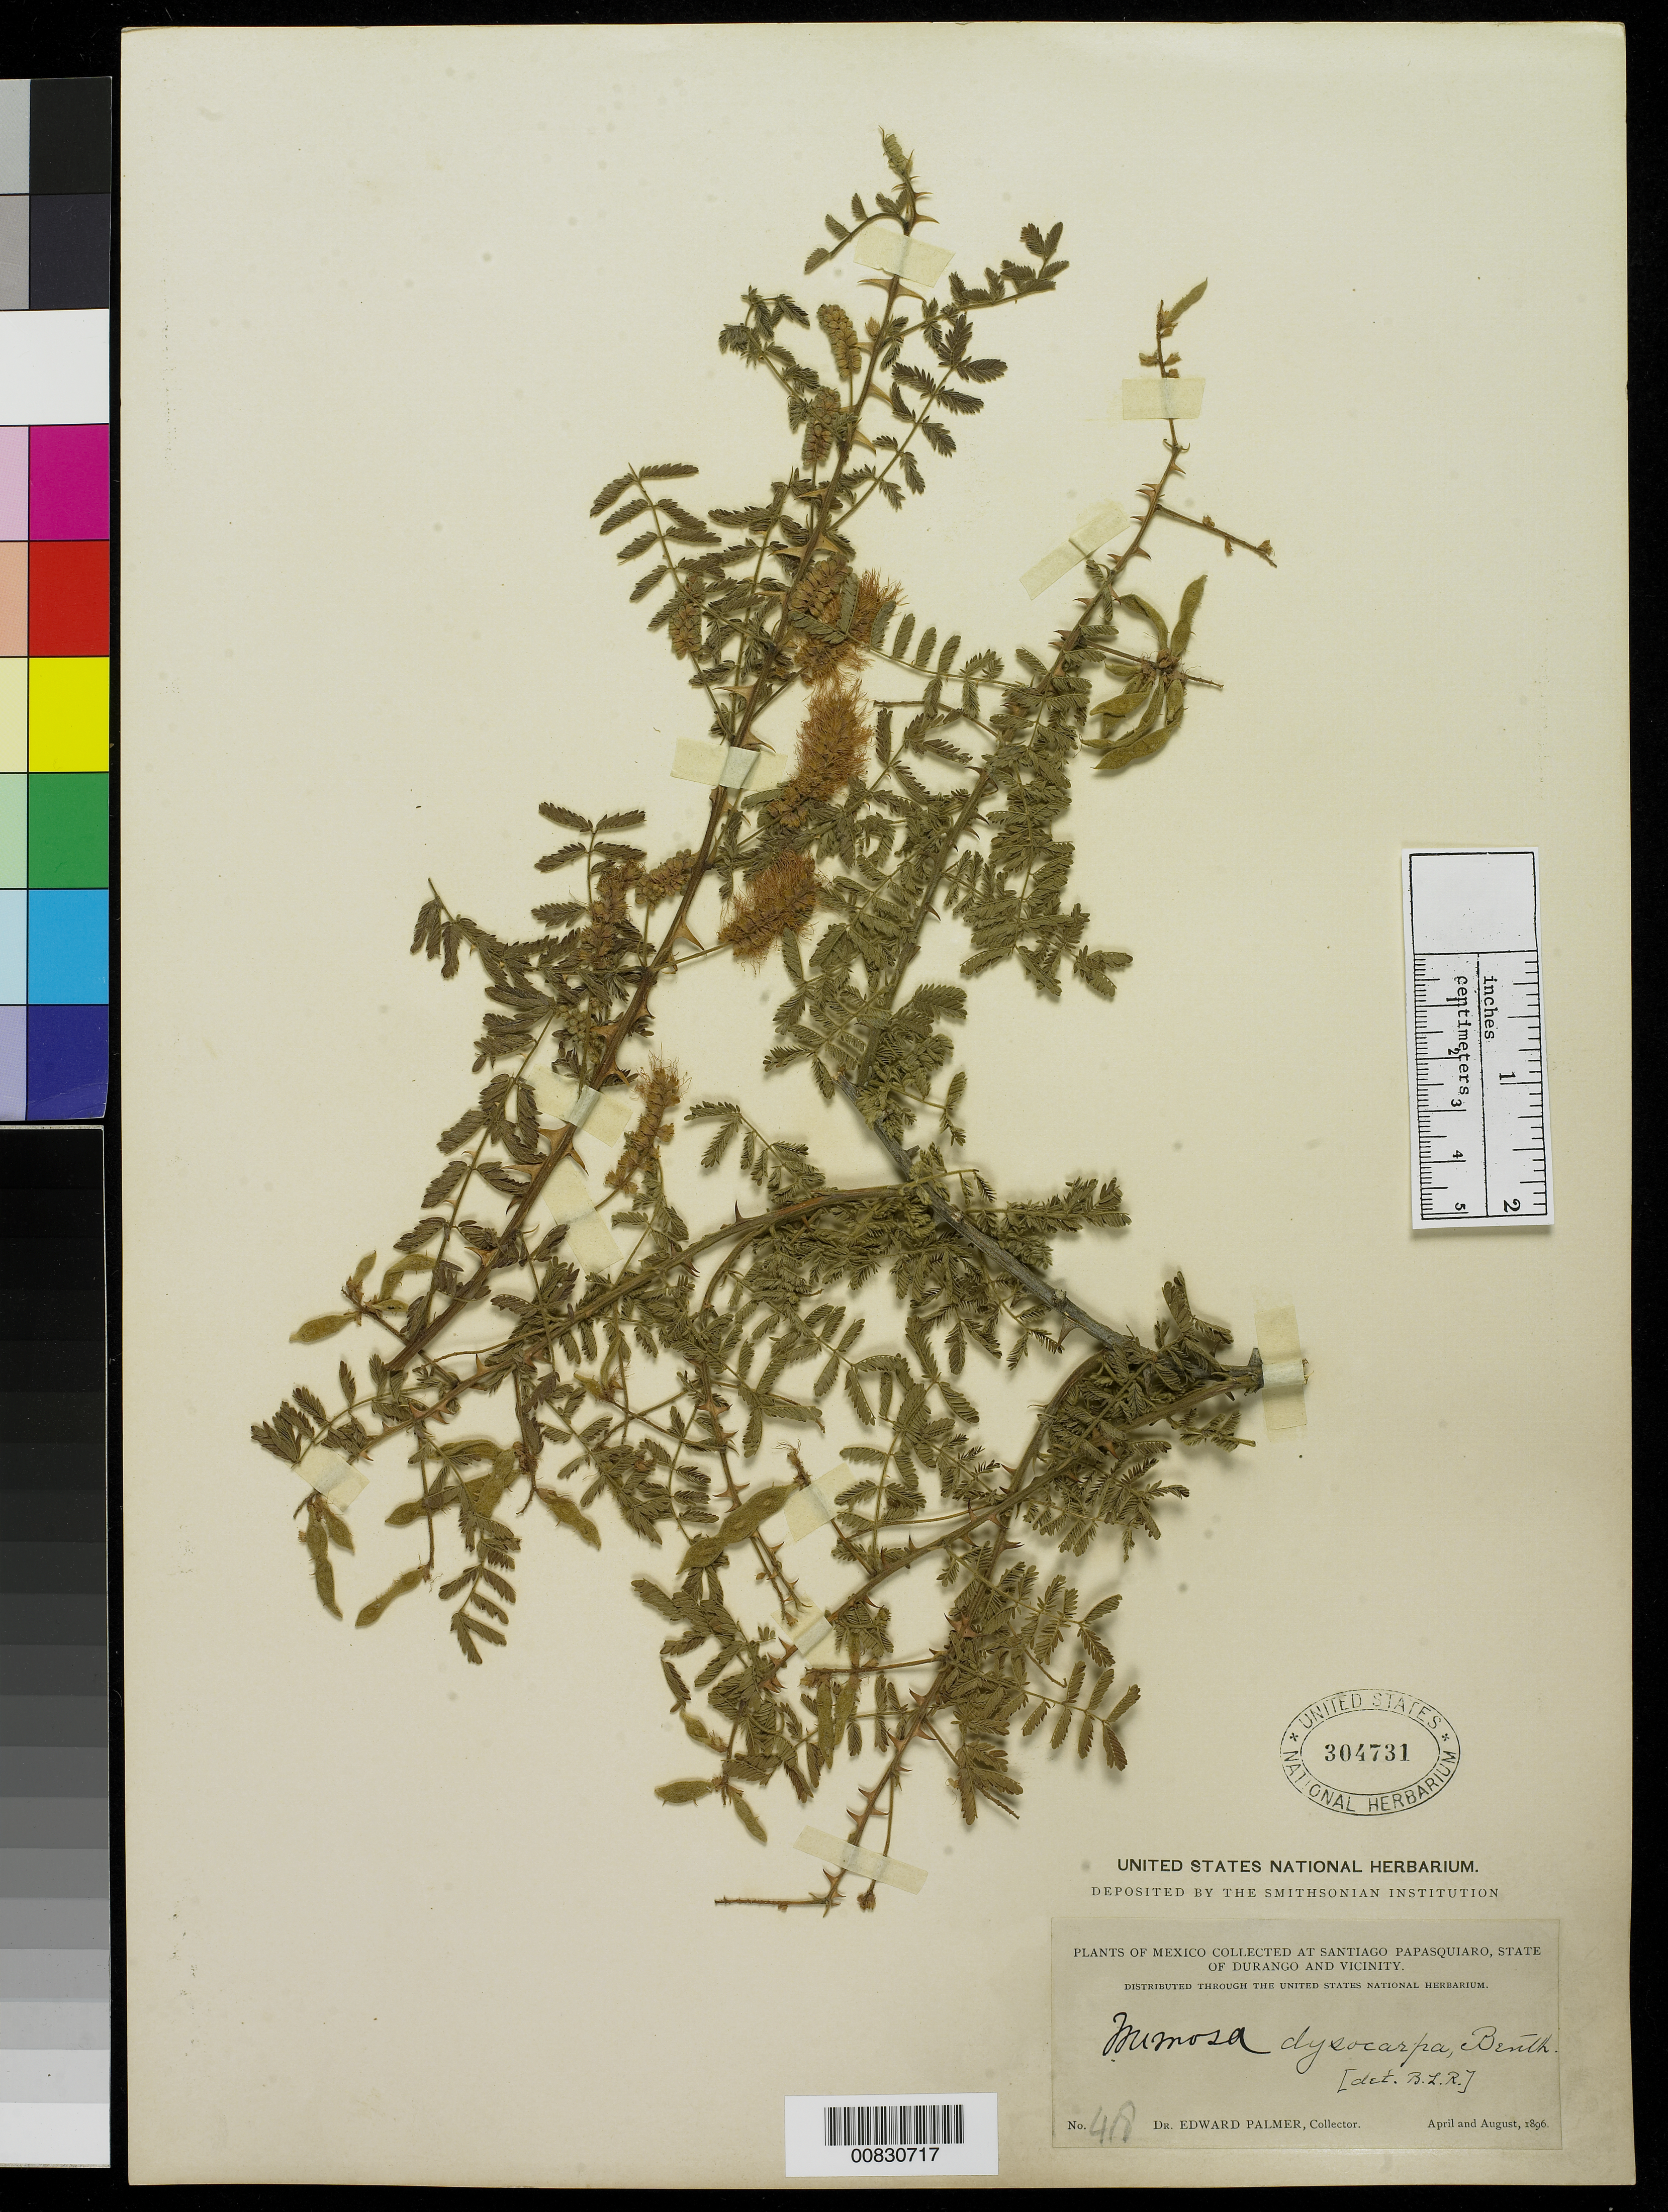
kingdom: Plantae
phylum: Tracheophyta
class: Magnoliopsida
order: Fabales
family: Fabaceae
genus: Mimosa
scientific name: Mimosa dysocarpa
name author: Benth. ex A. Gray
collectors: E. Palmer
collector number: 418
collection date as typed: Apr 1896 to -- Aug 1896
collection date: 1896-04/1896-08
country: Mexico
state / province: Durango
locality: Santiago Papasquiaro, Durango and vicinity.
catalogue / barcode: US 304731